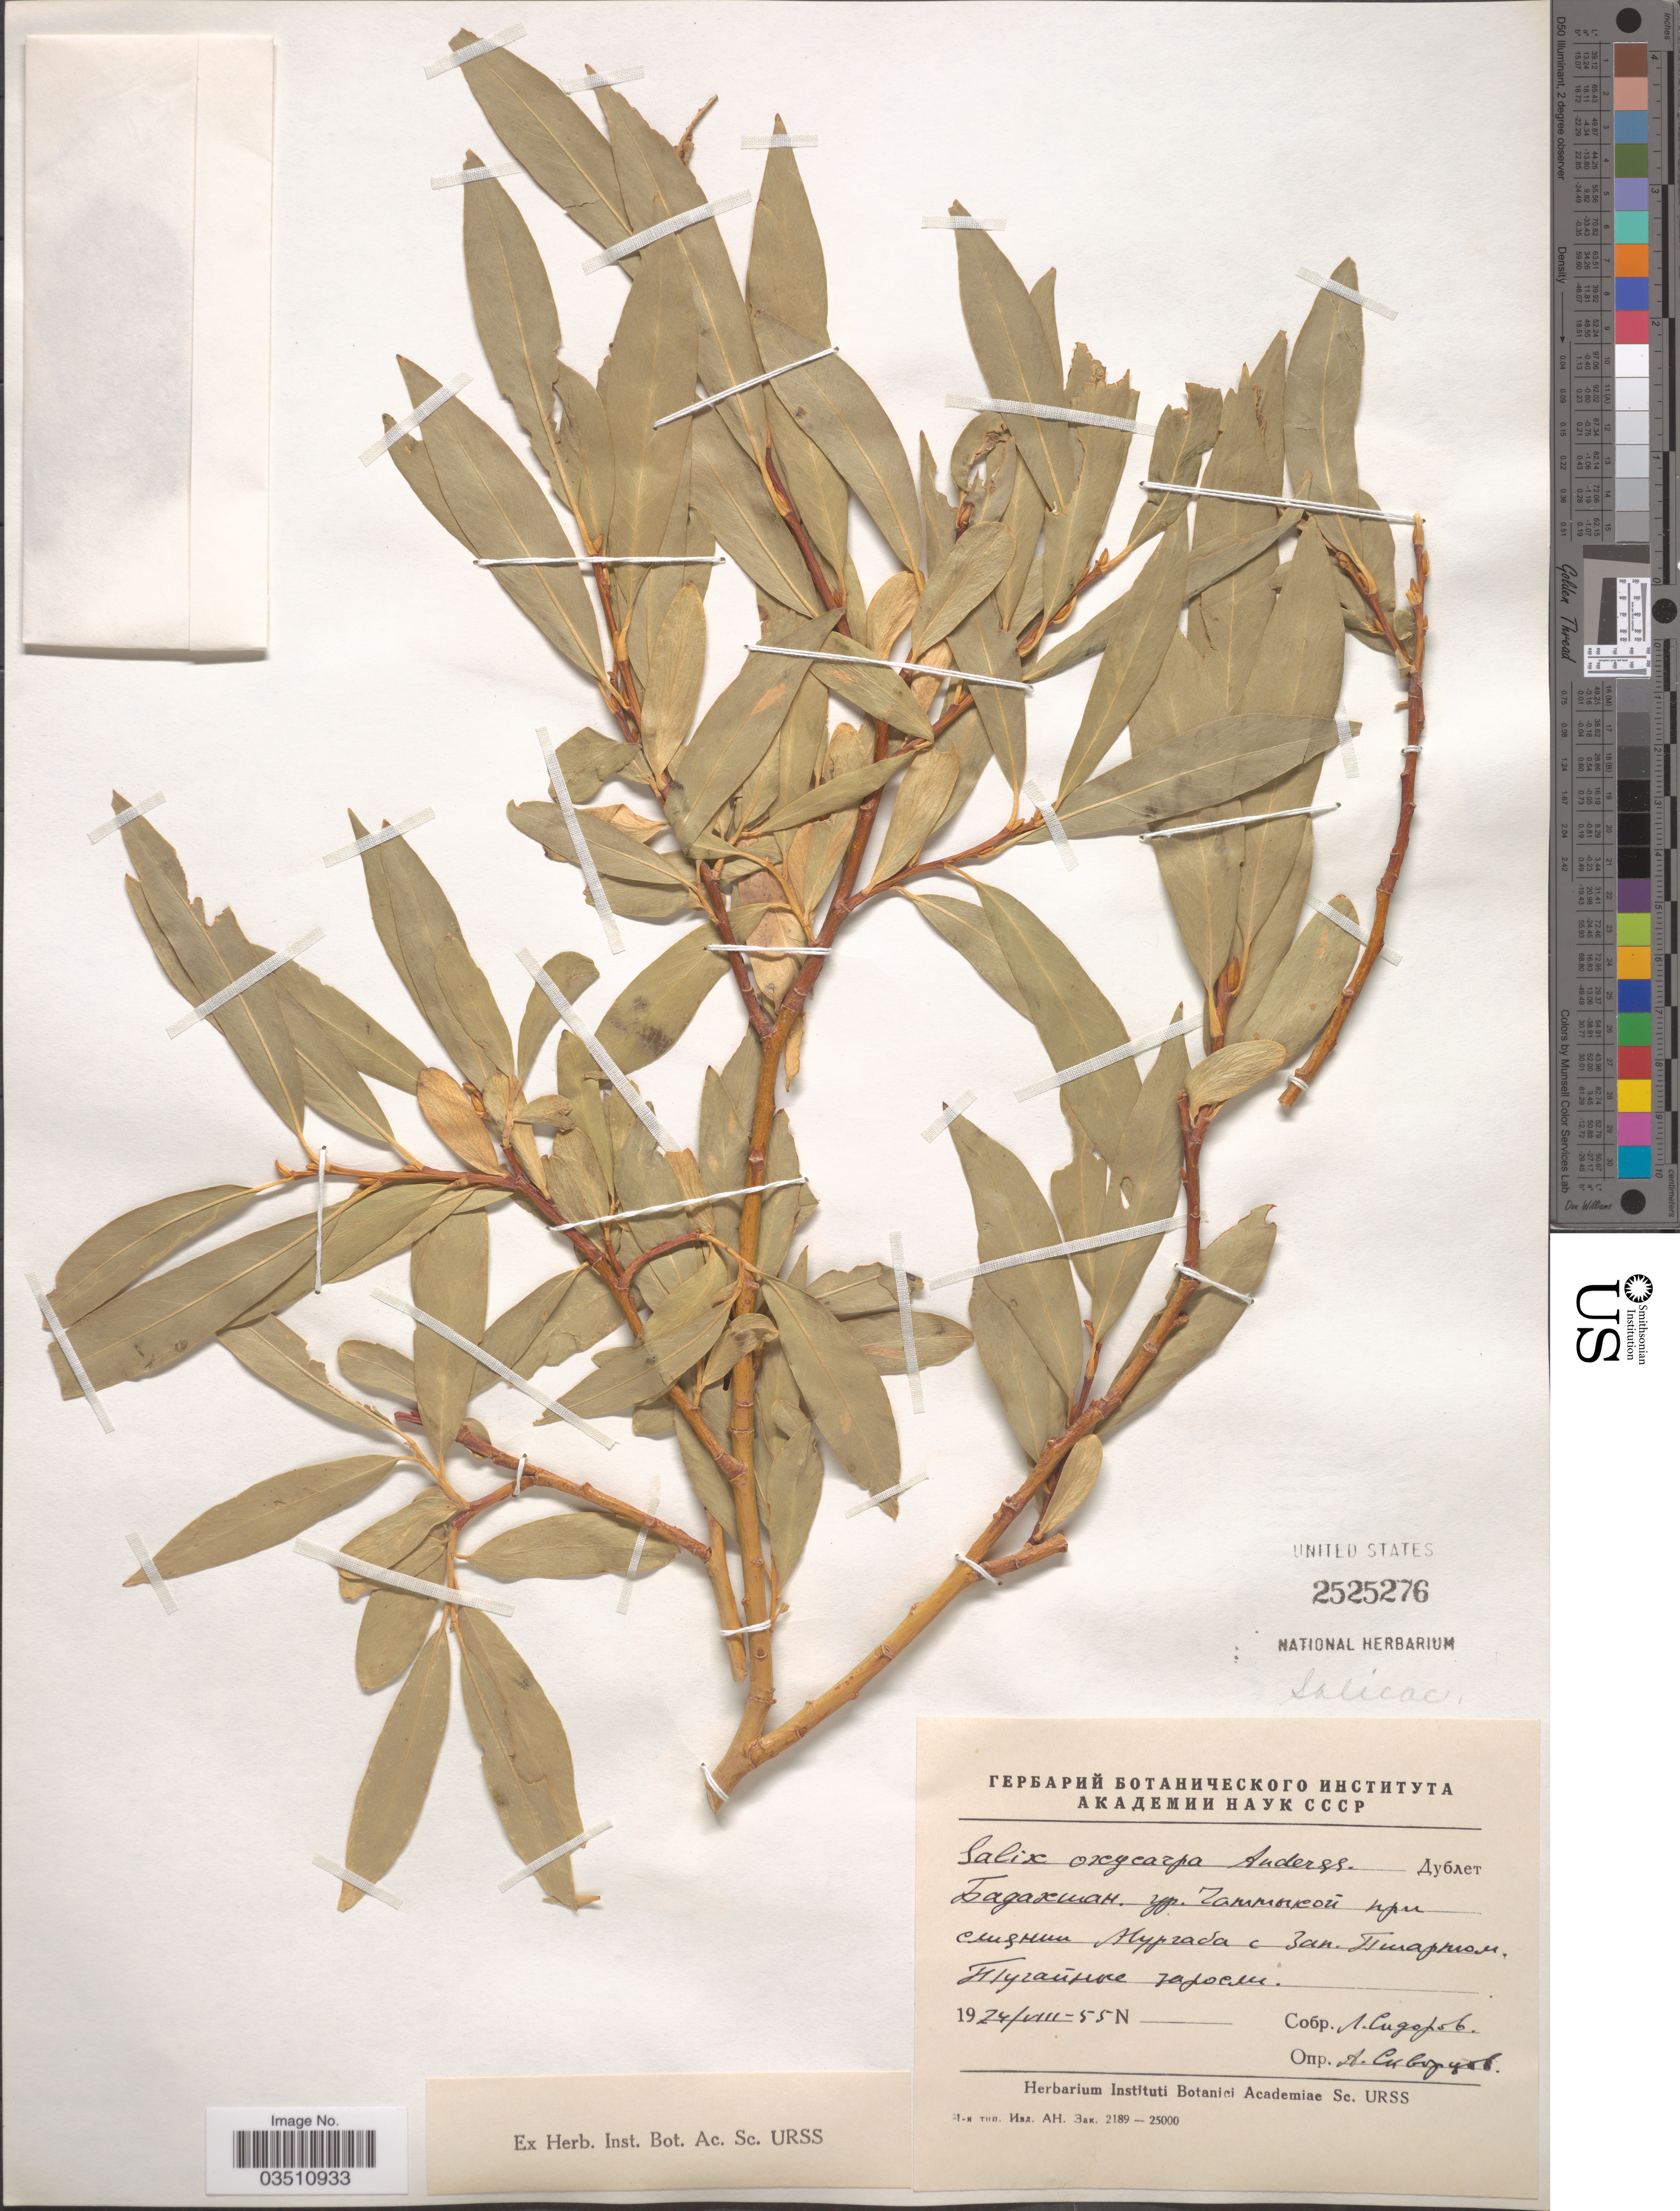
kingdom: Plantae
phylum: Tracheophyta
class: Magnoliopsida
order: Malpighiales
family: Salicaceae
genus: Salix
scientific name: Salix oxycarpa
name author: Andersson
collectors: L. Sidorov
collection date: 1955-08-24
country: Tajikistan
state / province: Gorno-Badakhstan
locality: Near Murghab.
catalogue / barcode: US 2525276